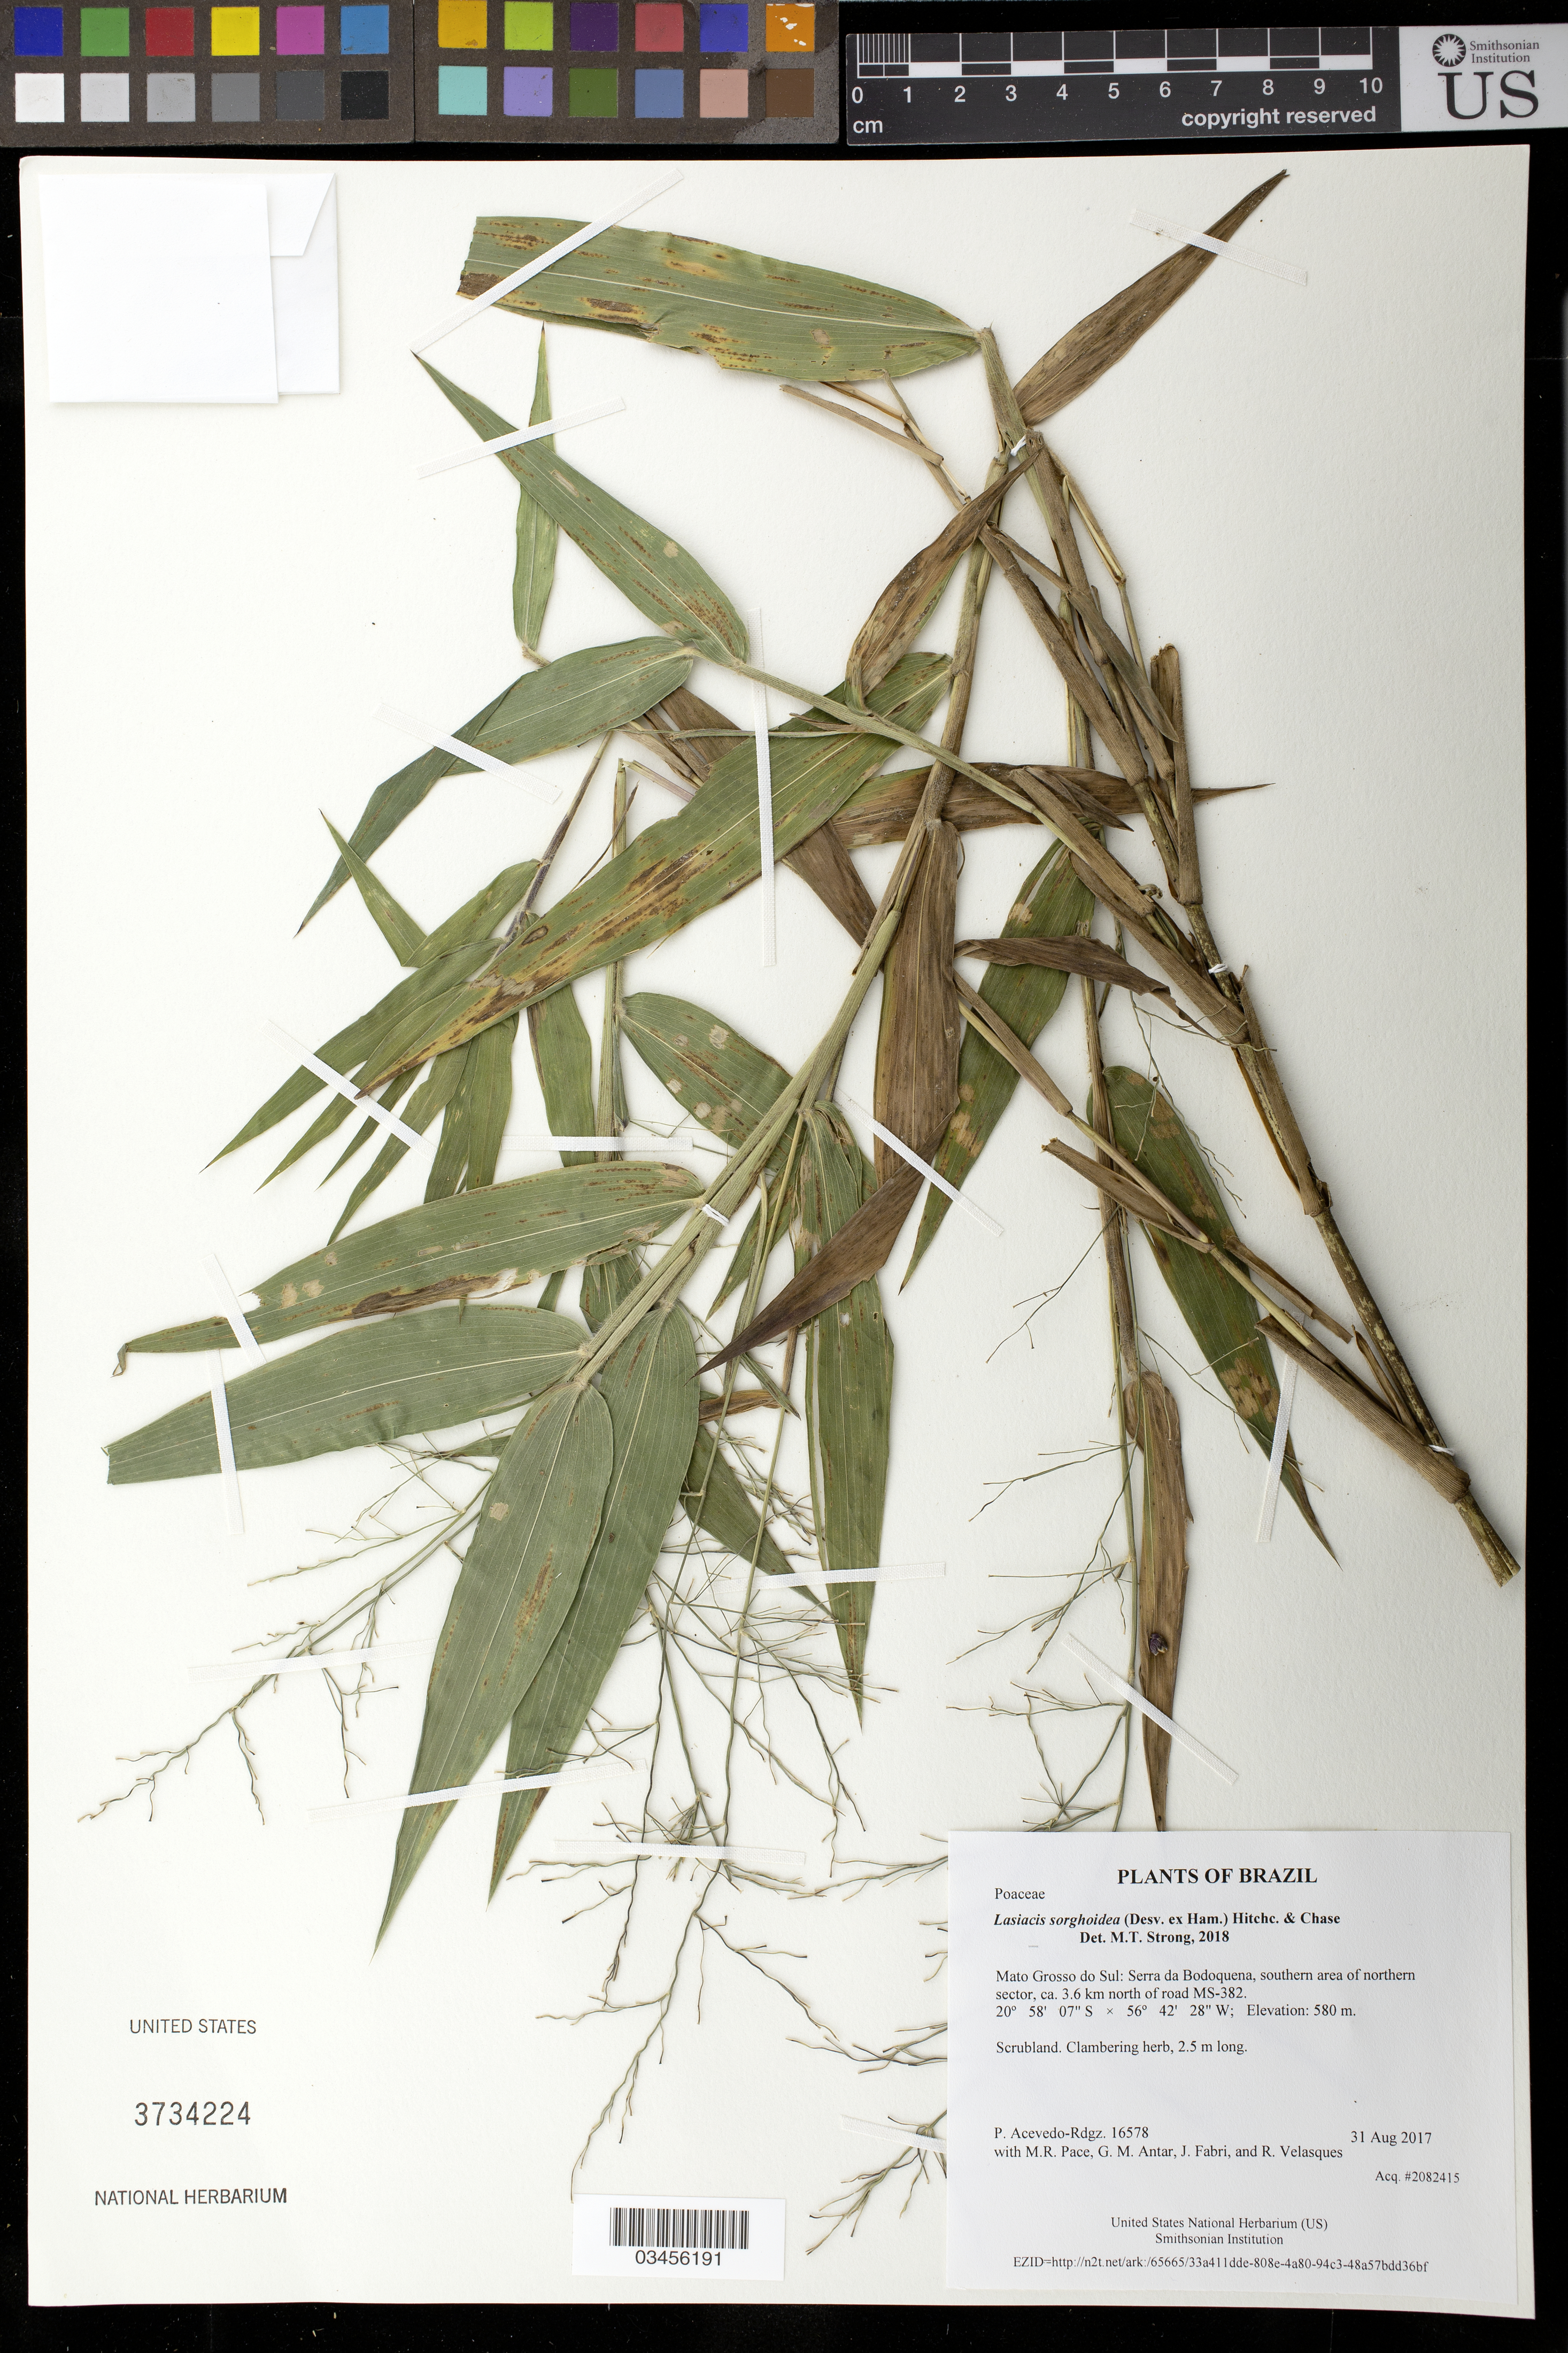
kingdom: Plantae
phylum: Tracheophyta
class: Liliopsida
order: Poales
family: Poaceae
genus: Lasiacis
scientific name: Lasiacis sorghoidea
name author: (Desv. ex Ham.) Hitchc. & Chase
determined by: Strong, Mark T., (BOT), Smithsonian Institution - National Museum of Natural History (UNITED STATES)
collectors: P. Acevedo-Rodr., M. R. Pace, G. M. Antar, J. Fabri & R. Velasques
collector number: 16578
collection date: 2017-08-31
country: Brazil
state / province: Mato Grosso do Sul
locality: Serra da Bodoquena, southern area of northern sector, ca. 3.6 km north of road MS-382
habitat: Scrubland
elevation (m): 580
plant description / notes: US, NY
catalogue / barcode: US 3734224